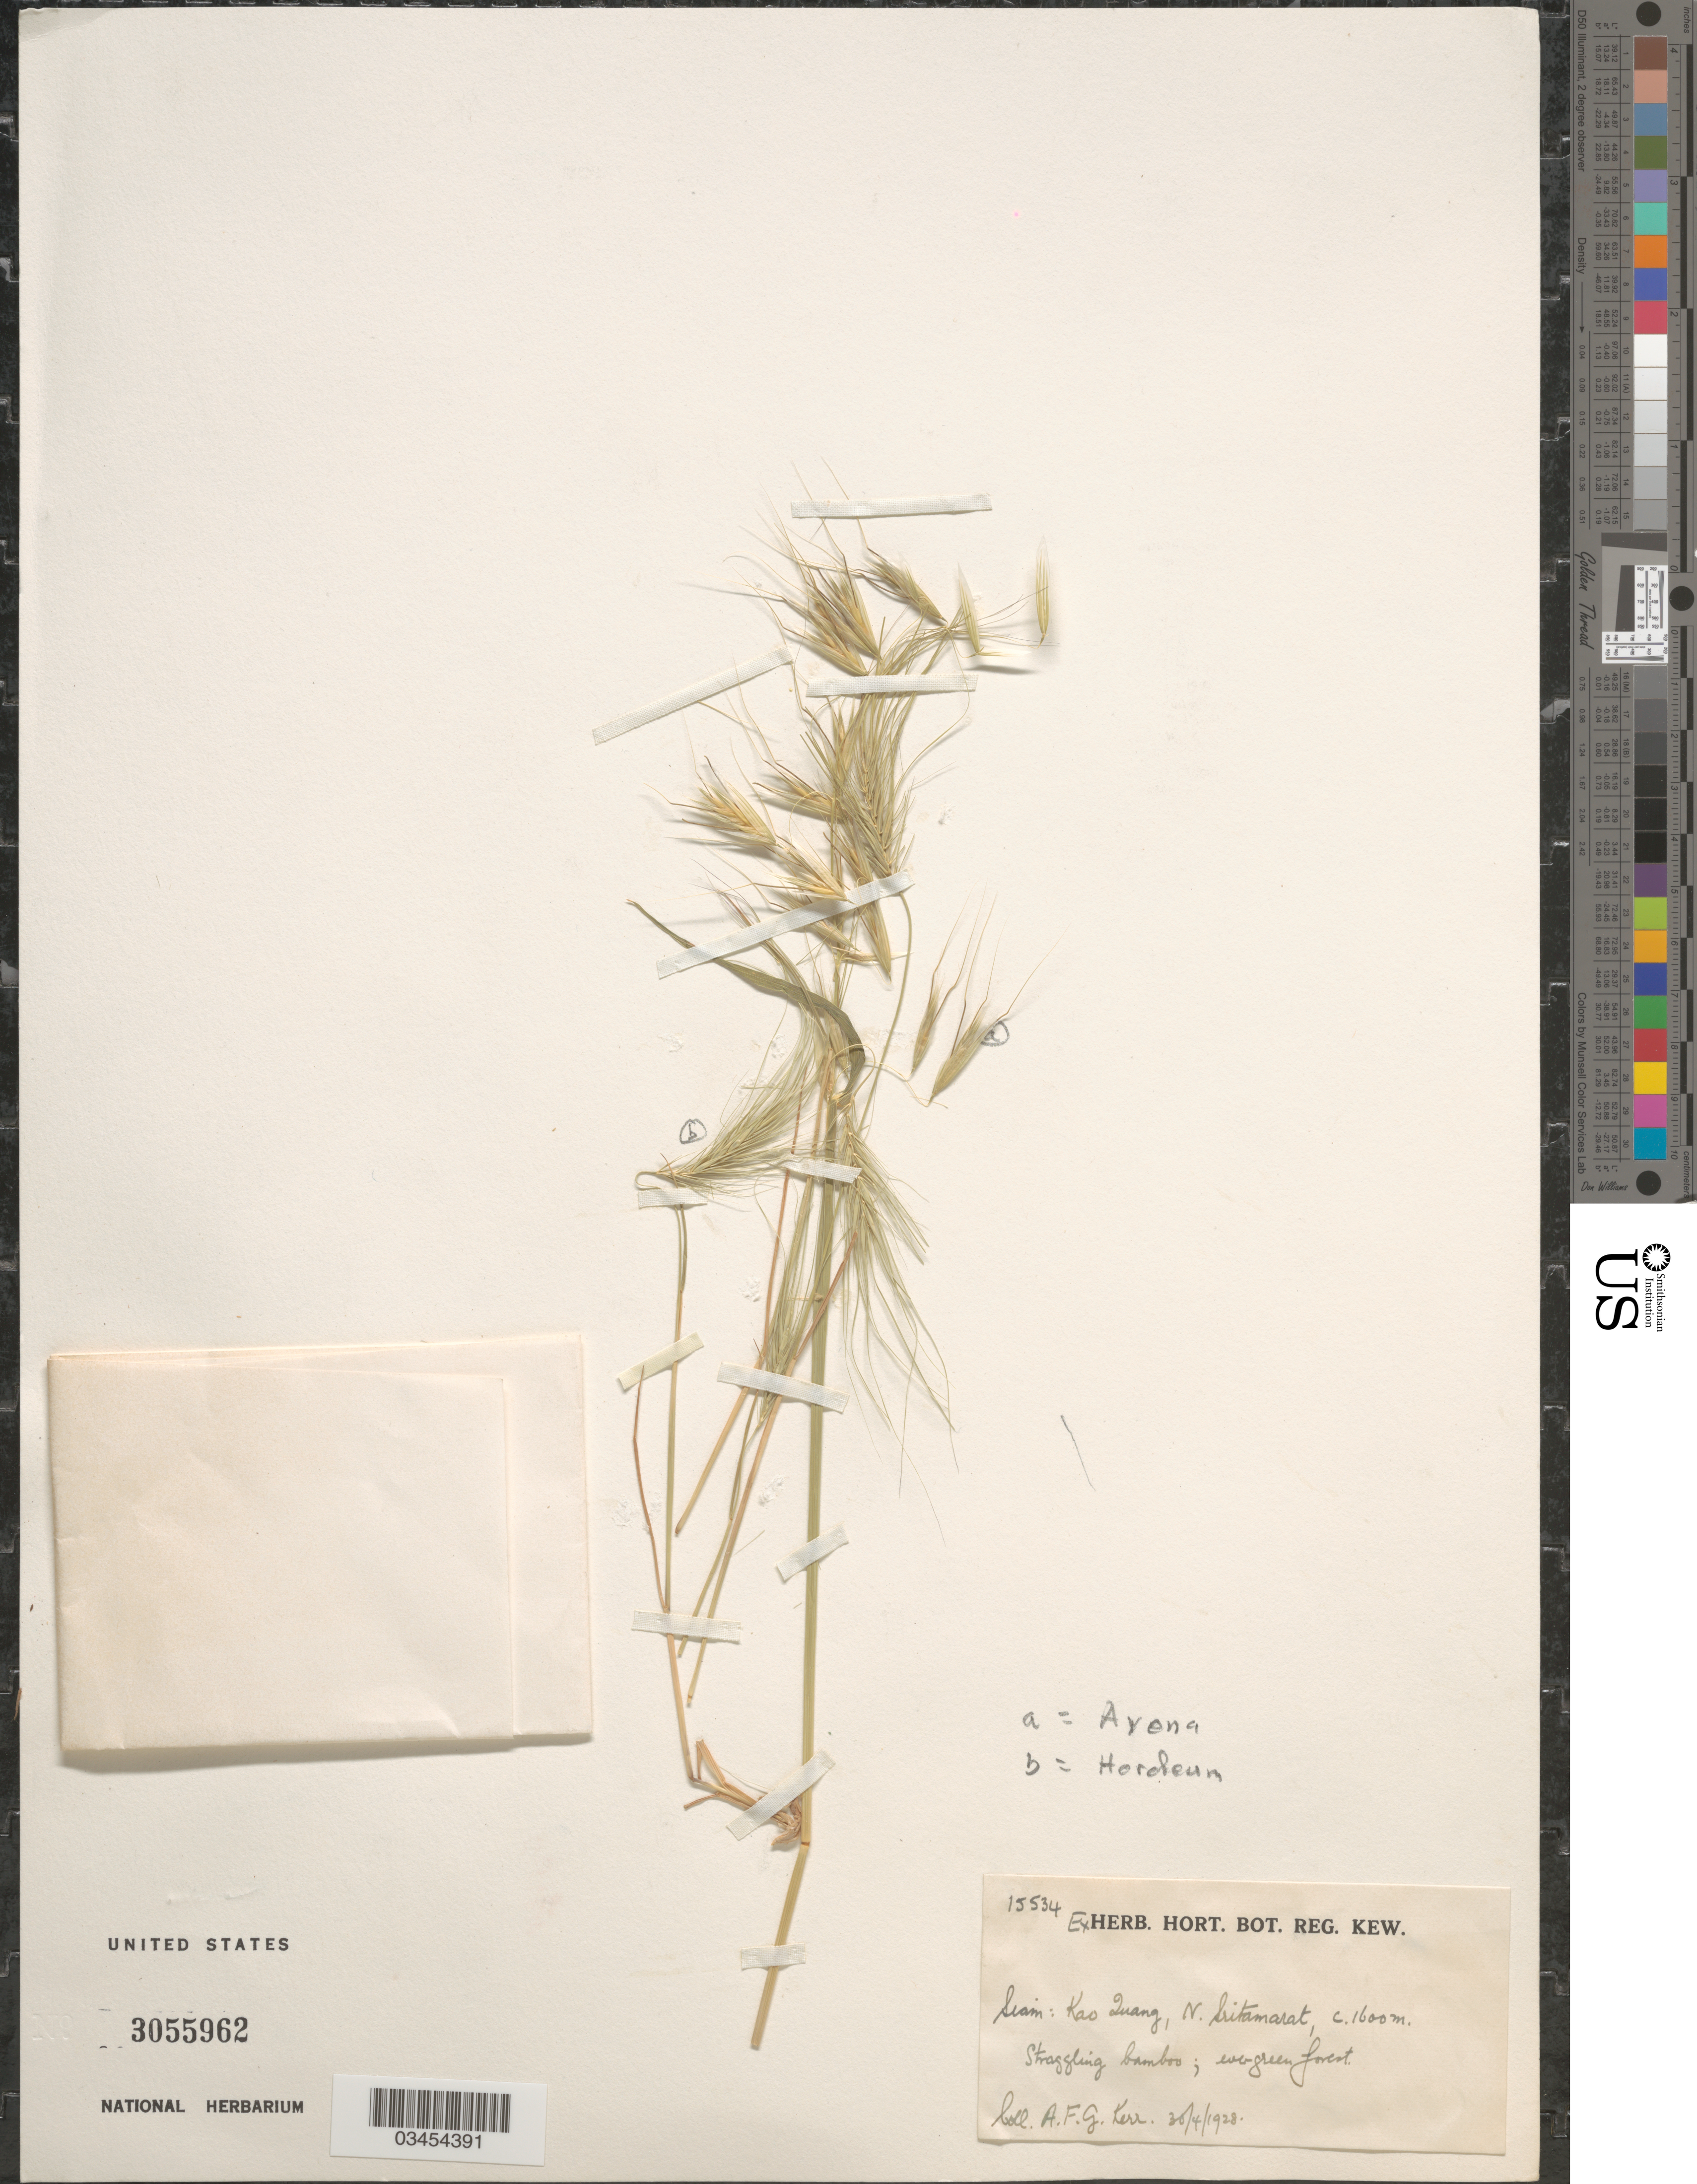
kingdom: Plantae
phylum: Tracheophyta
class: Liliopsida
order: Poales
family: Poaceae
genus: Hordeum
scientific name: Hordeum sp.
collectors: A. F. G. Kerr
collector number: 15534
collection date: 1928-04-30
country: Thailand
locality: Siam; Kao Quang, N. Sritamarat.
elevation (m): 1600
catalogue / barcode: US 3055962